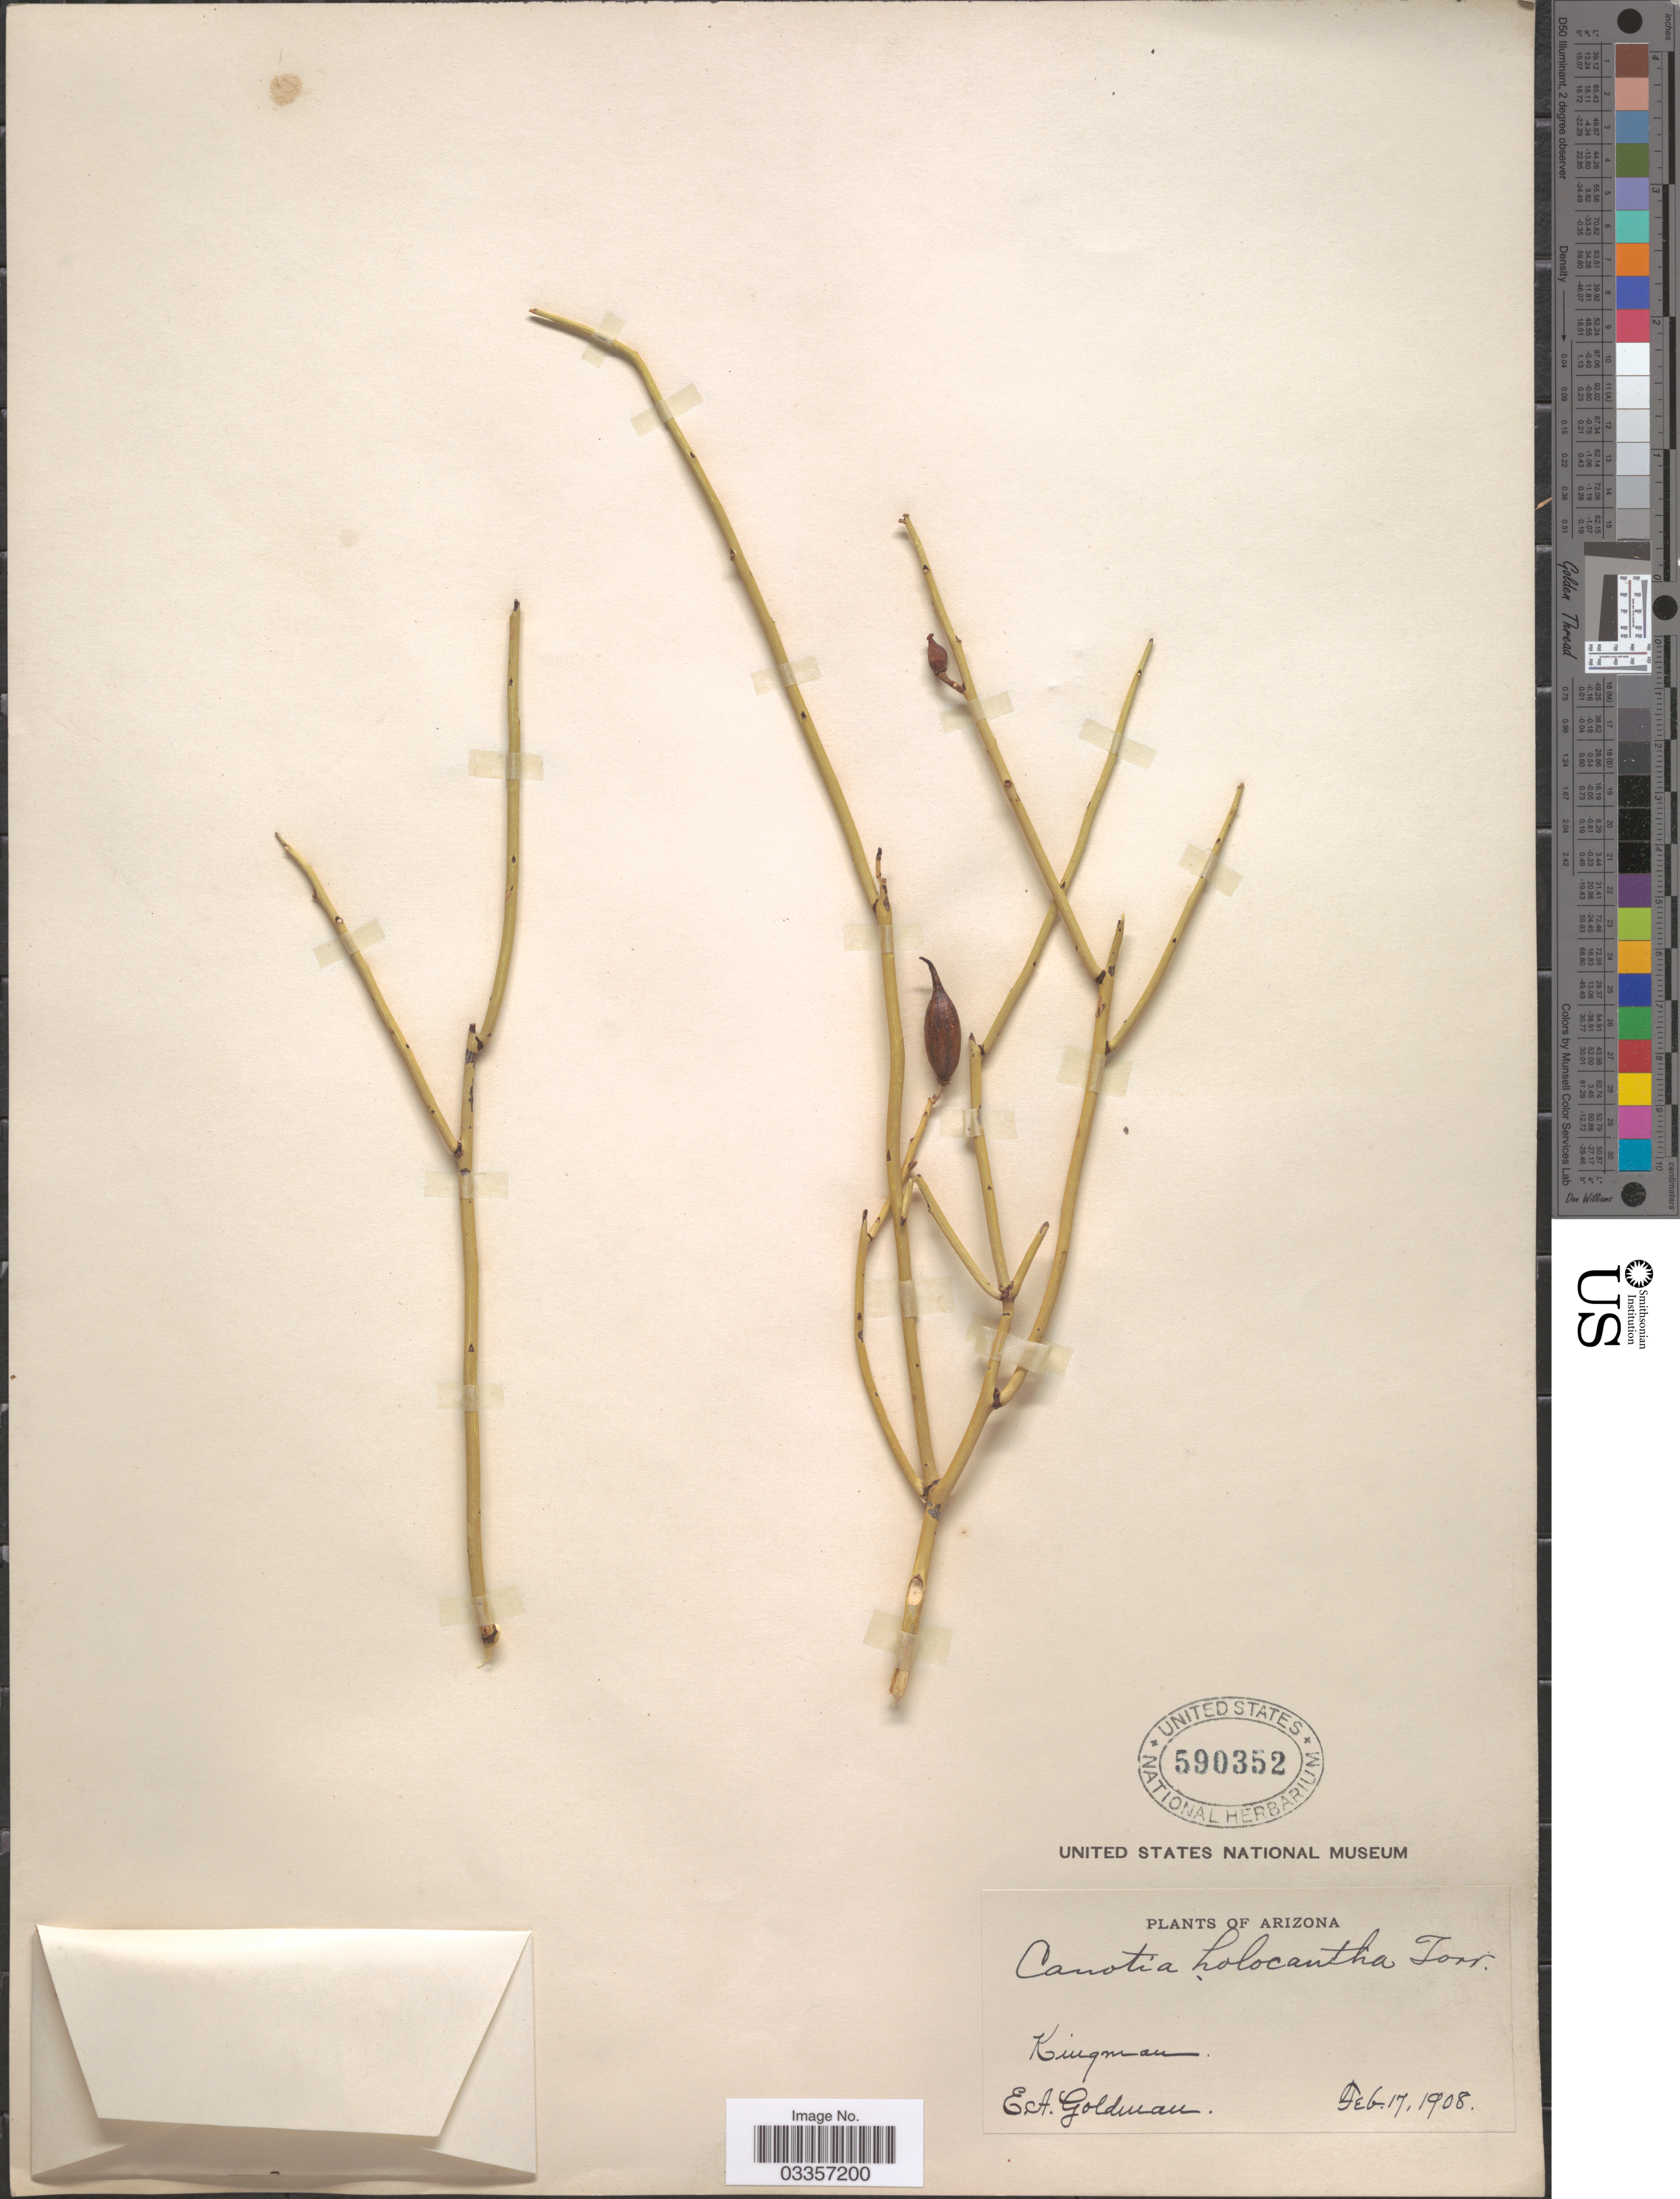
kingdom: Plantae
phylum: Tracheophyta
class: Magnoliopsida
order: Celastrales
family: Celastraceae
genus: Canotia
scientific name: Canotia holacantha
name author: Torr.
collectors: E. A. Goldman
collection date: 1908-02-17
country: United States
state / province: Arizona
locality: Kingman.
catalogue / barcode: US 590352